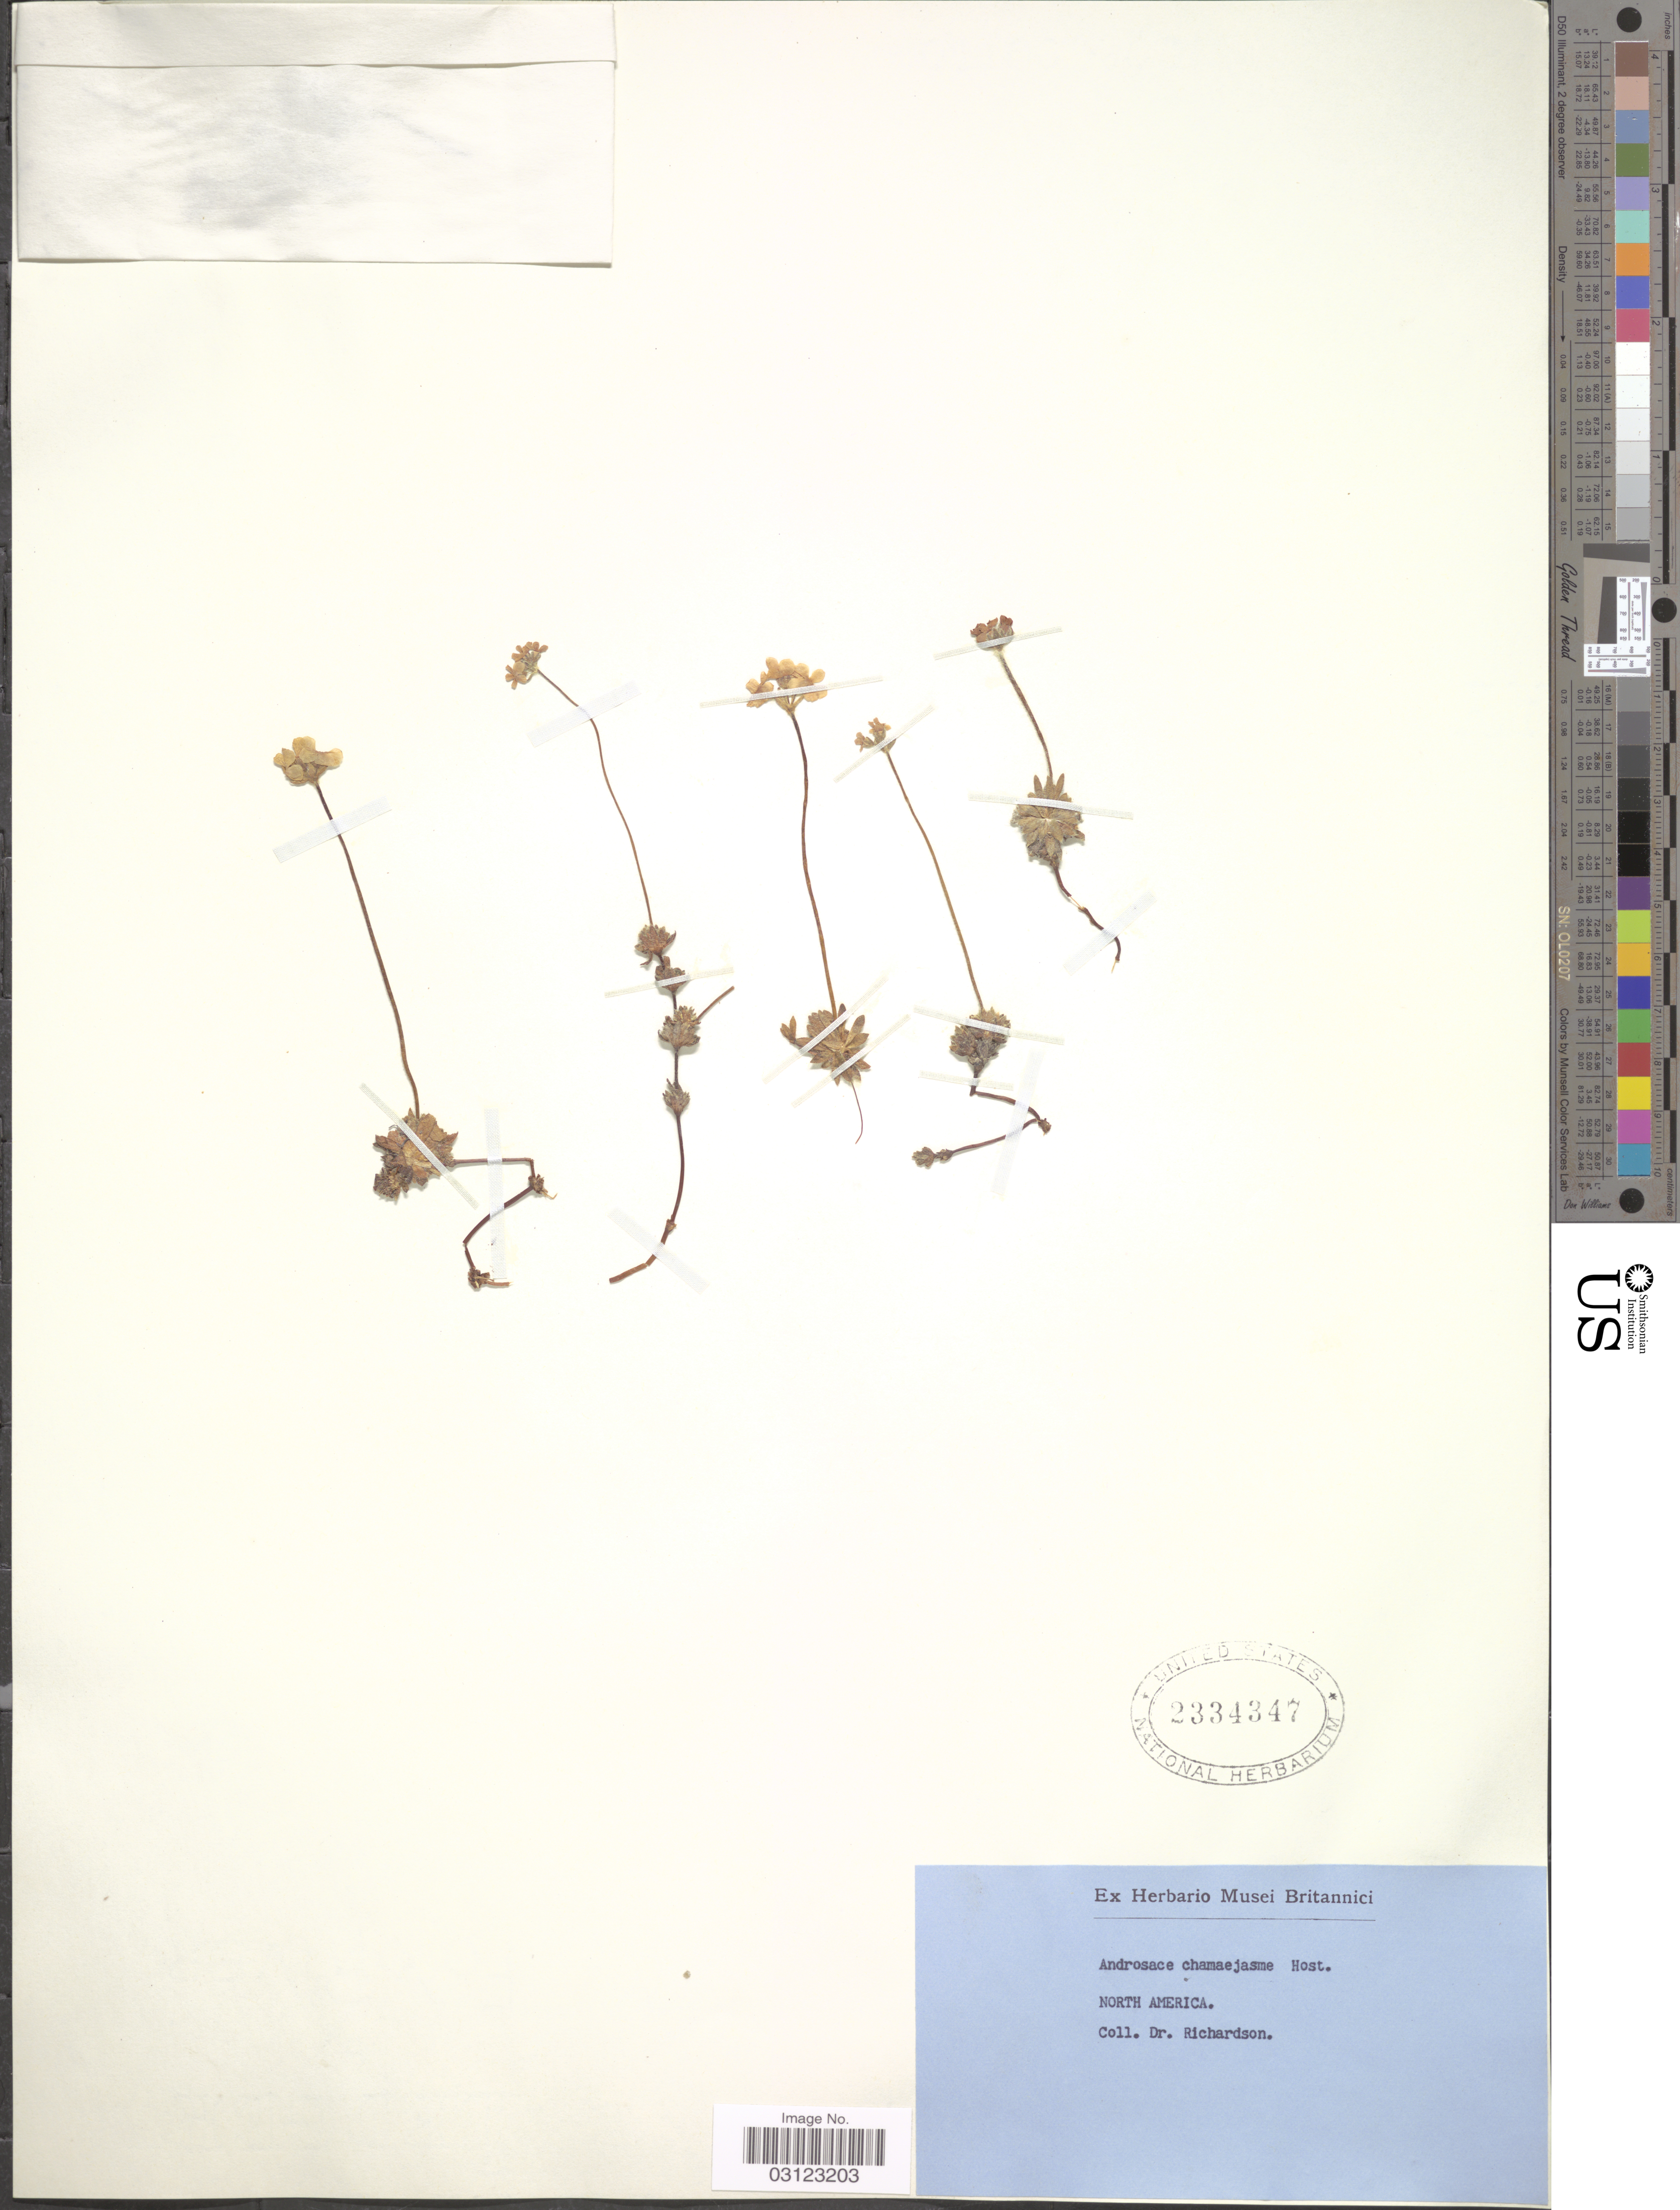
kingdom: Plantae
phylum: Tracheophyta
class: Magnoliopsida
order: Ericales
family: Primulaceae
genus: Androsace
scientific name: Androsace chamaejasme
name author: Wulfen ex Host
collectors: -- Richardson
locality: North America.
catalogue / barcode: US 2334347